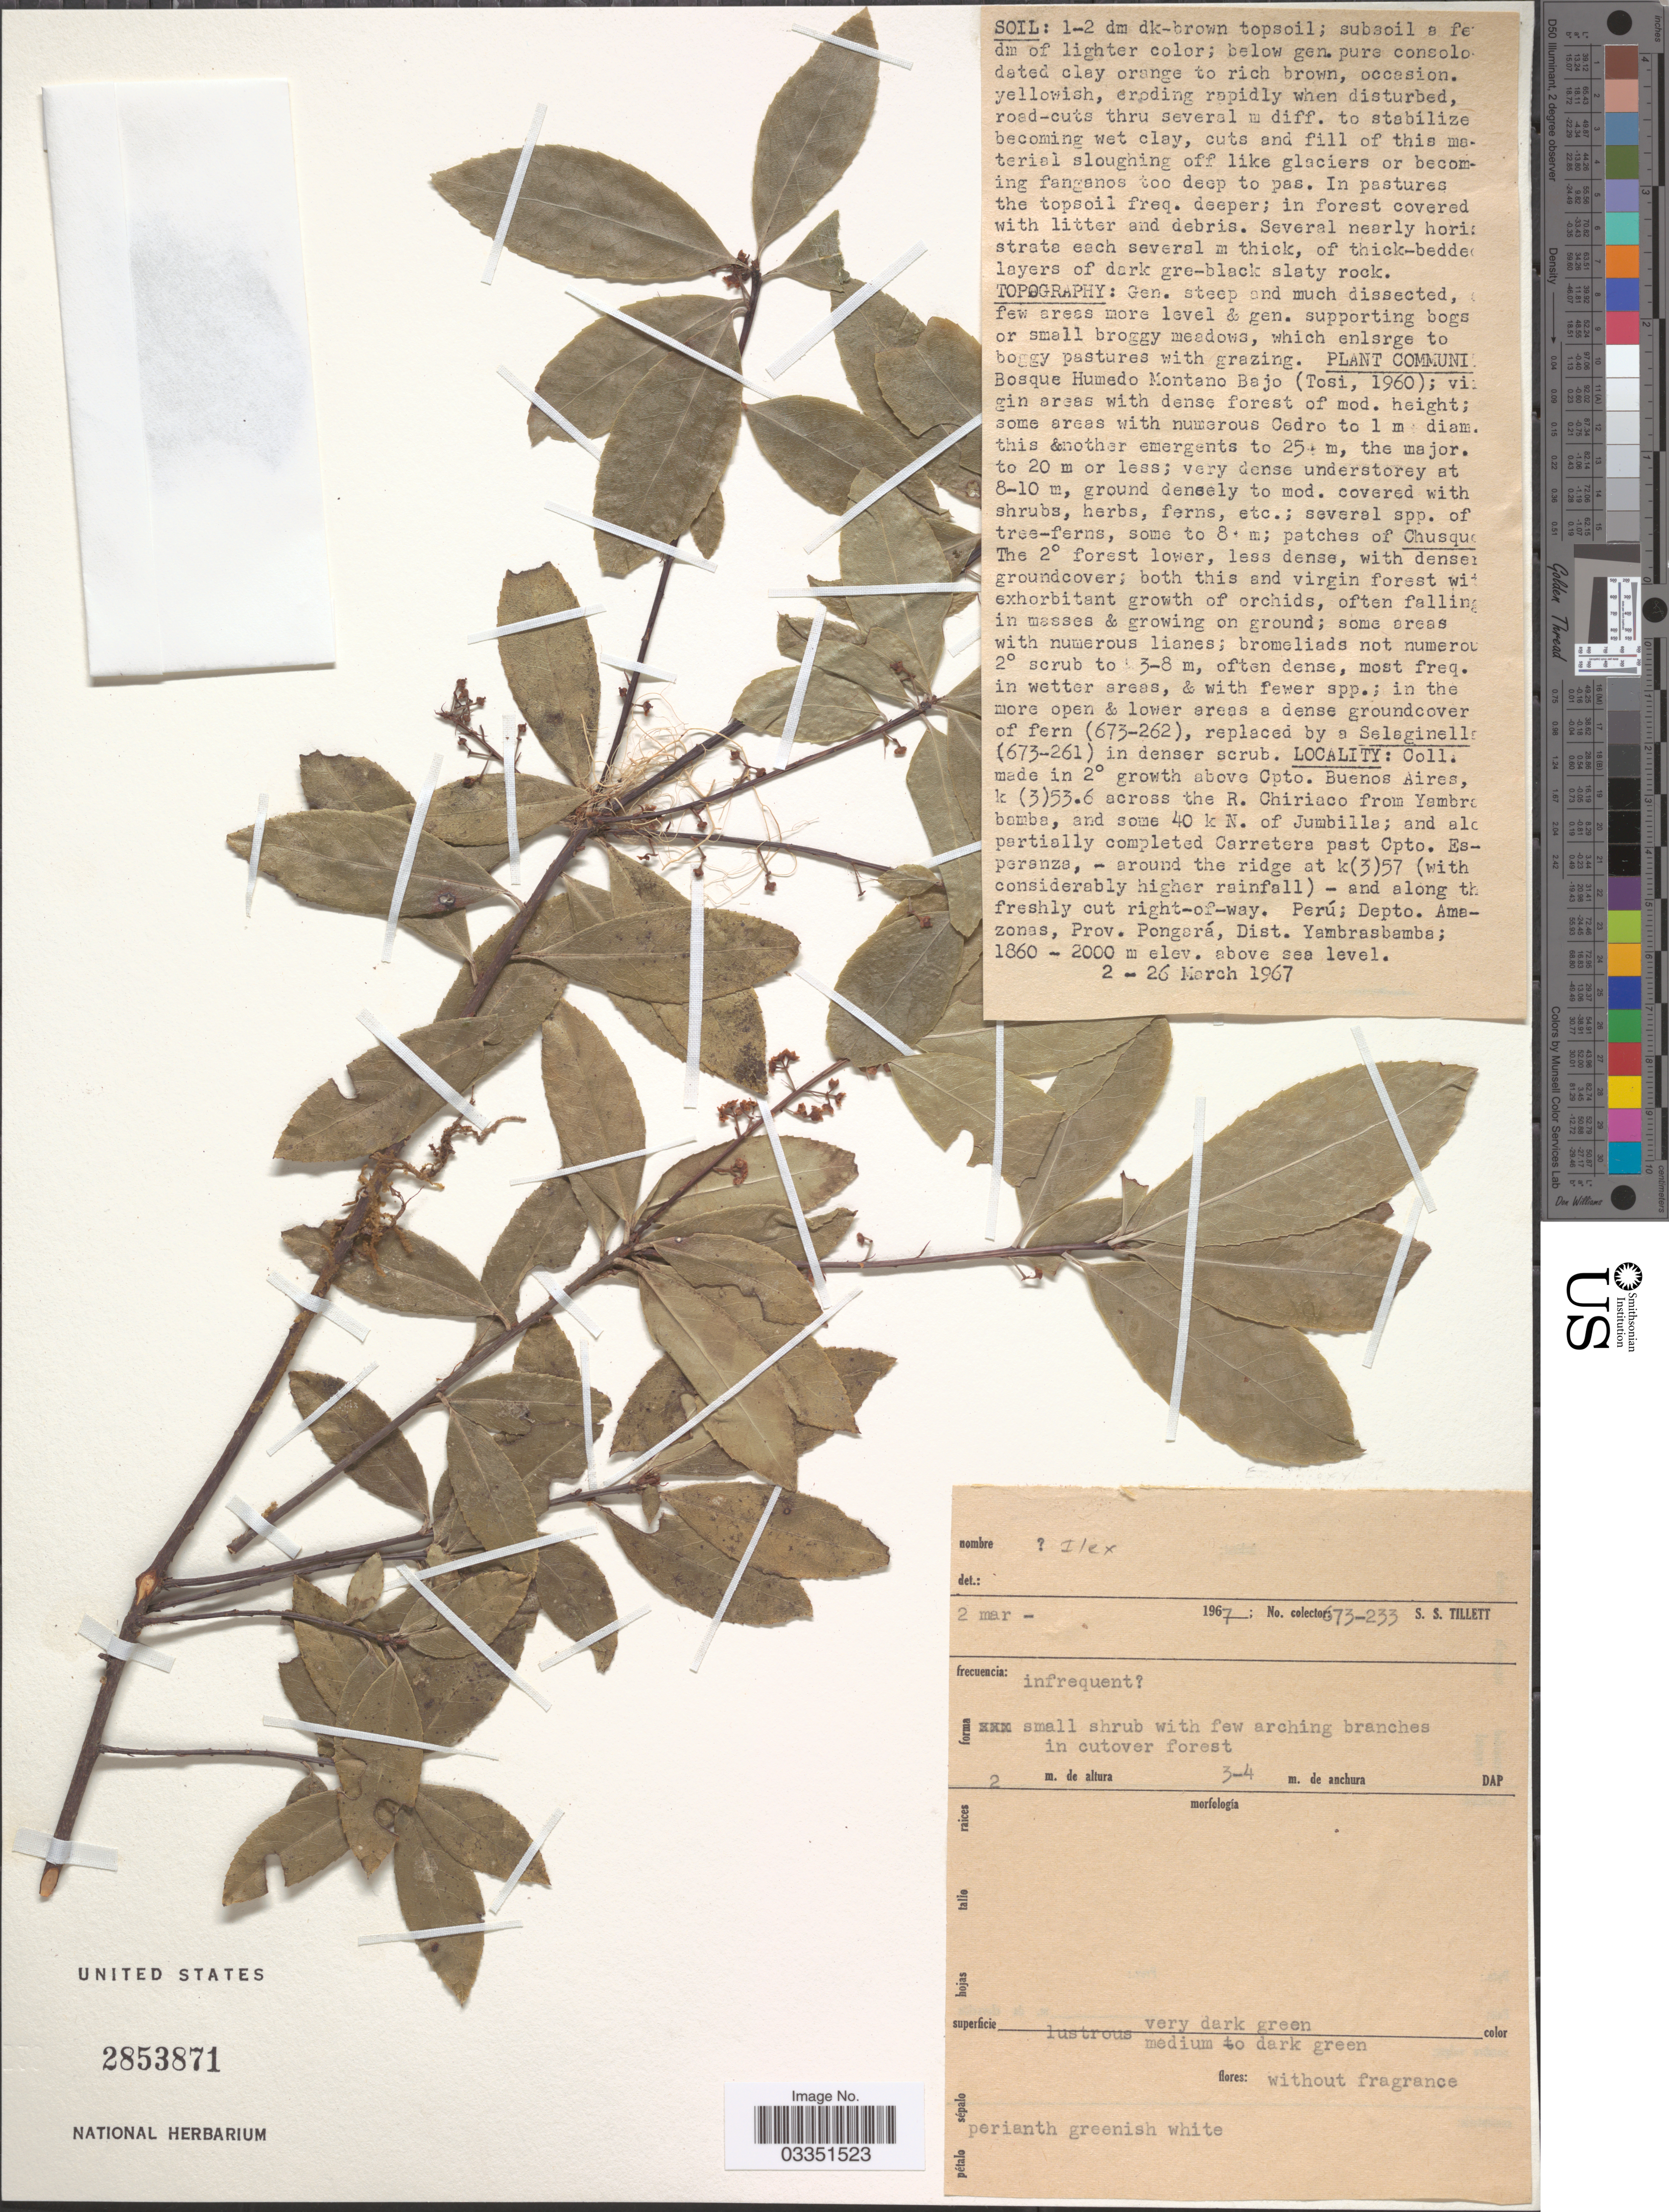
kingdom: Plantae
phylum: Tracheophyta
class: Magnoliopsida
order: Aquifoliales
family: Aquifoliaceae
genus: Ilex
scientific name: Ilex sp.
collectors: S. S. Tillett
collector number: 673-233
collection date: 1967-03-02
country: Peru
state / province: Amazonas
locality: Depto. Amazonas, Prov. Pongará, Dist. Yambrasbamba.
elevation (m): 1860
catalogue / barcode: US 2853871